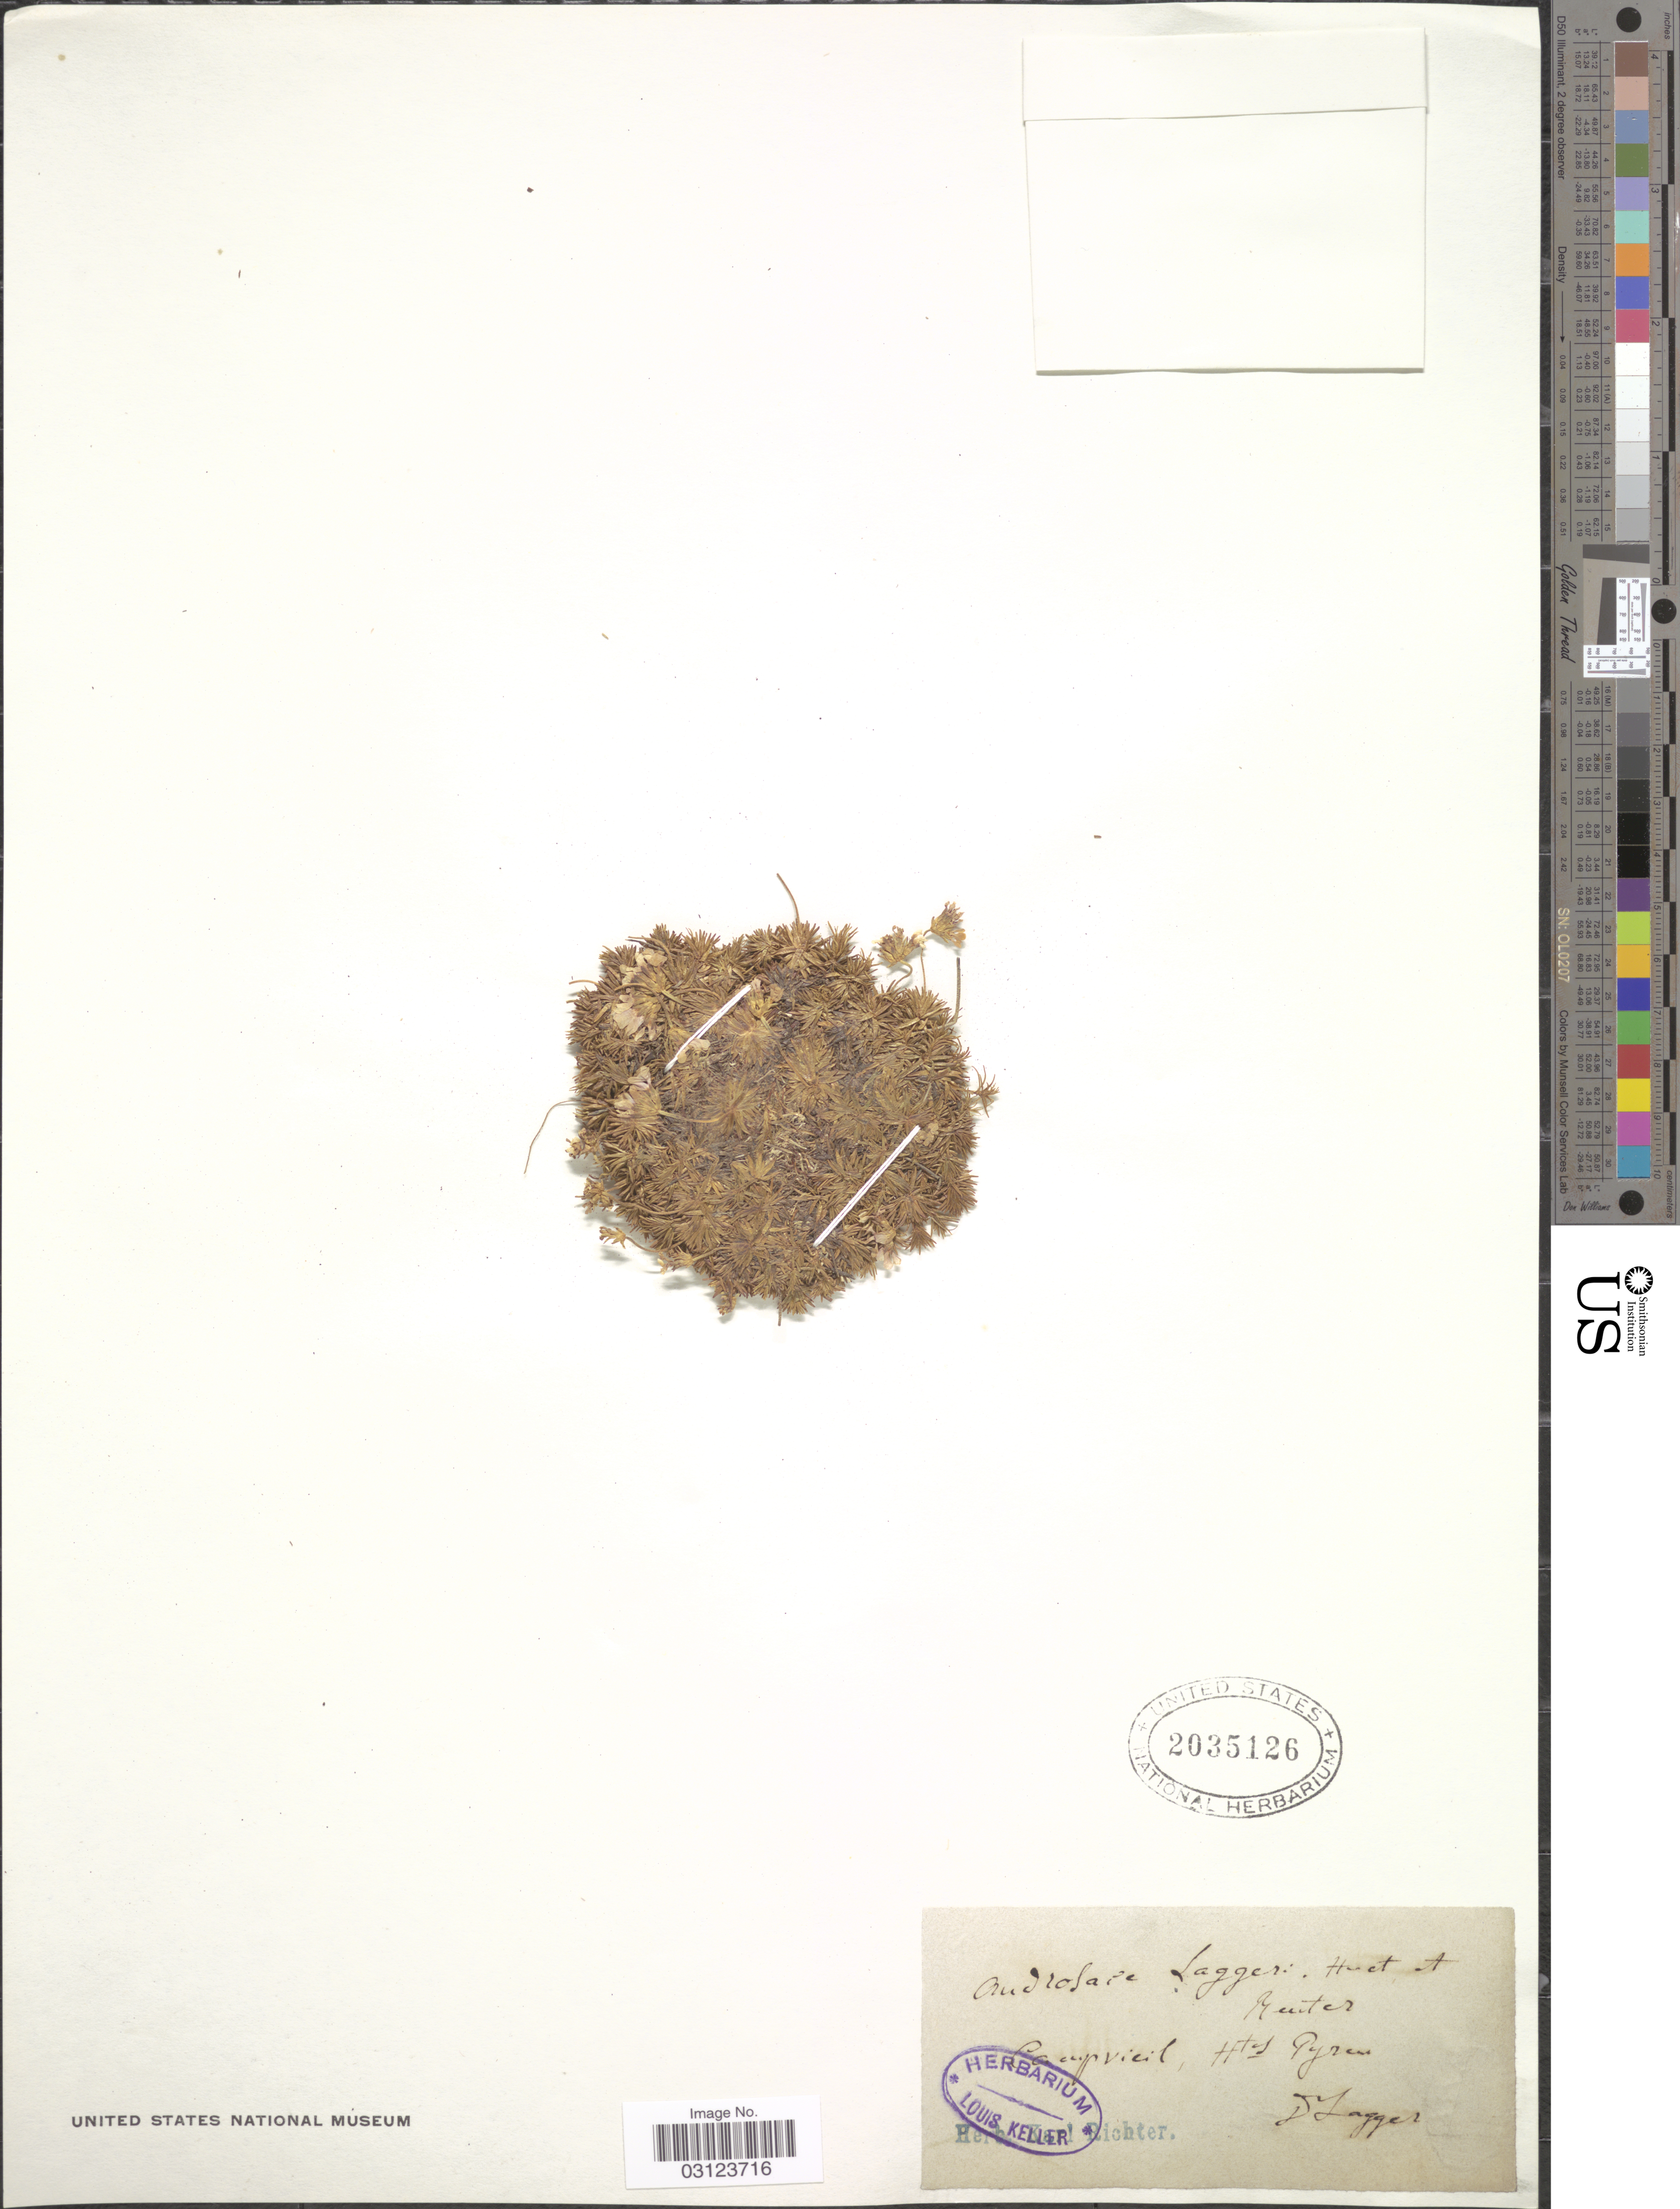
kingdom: Plantae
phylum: Tracheophyta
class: Magnoliopsida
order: Ericales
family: Primulaceae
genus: Androsace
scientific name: Androsace laggeri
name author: A. Huet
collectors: F. J. Lagger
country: France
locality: Campvicil, Htes Pyren.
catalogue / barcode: US 2035126